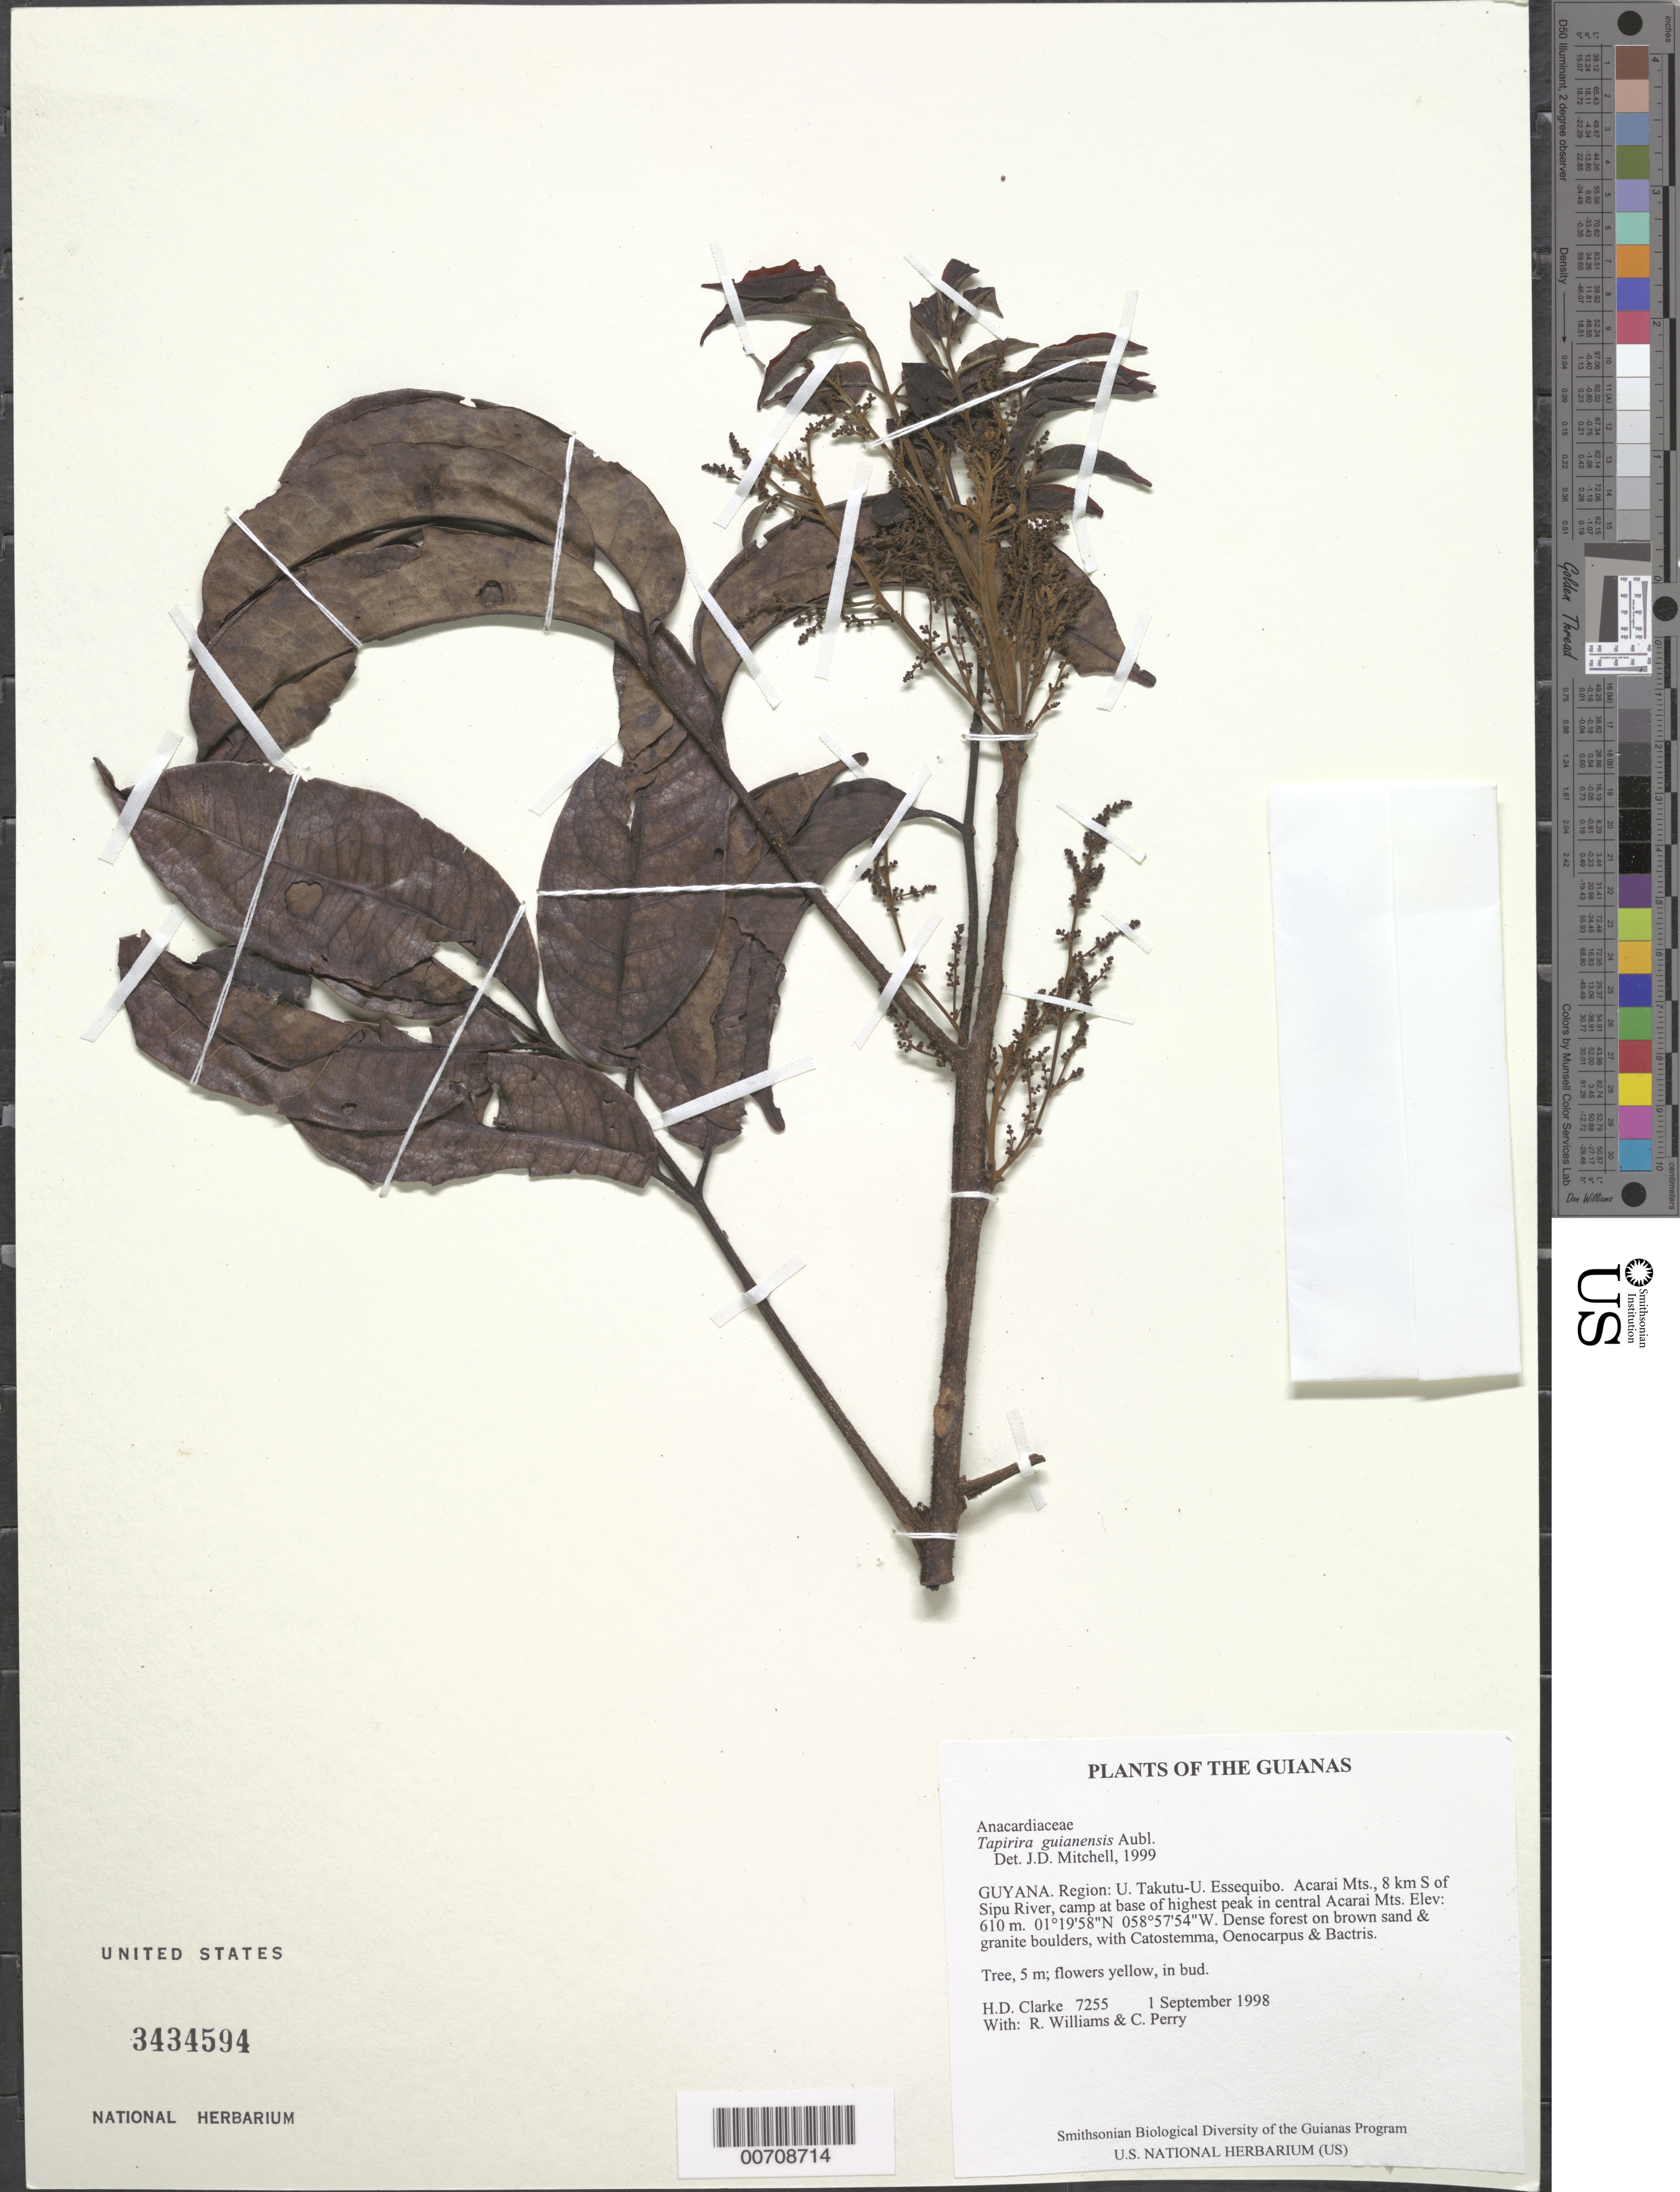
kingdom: Plantae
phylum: Tracheophyta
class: Magnoliopsida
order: Sapindales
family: Anacardiaceae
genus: Tapirira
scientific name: Tapirira guianensis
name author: Aubl.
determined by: Mitchell, John D.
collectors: H. D. Clarke, R. Williams & C. Perry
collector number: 7255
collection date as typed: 1 September 1998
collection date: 1998-09-01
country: Guyana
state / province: U. Takutu-U. Essequibo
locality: Acarai Mts., 10 km S of Sipu River, summit of highest peak in central Acarai Mts.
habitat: Dense forest on brown sand & granite boulders, with Catostemma, Oenocarpus & Bactris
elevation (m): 1100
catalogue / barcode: US 3434594